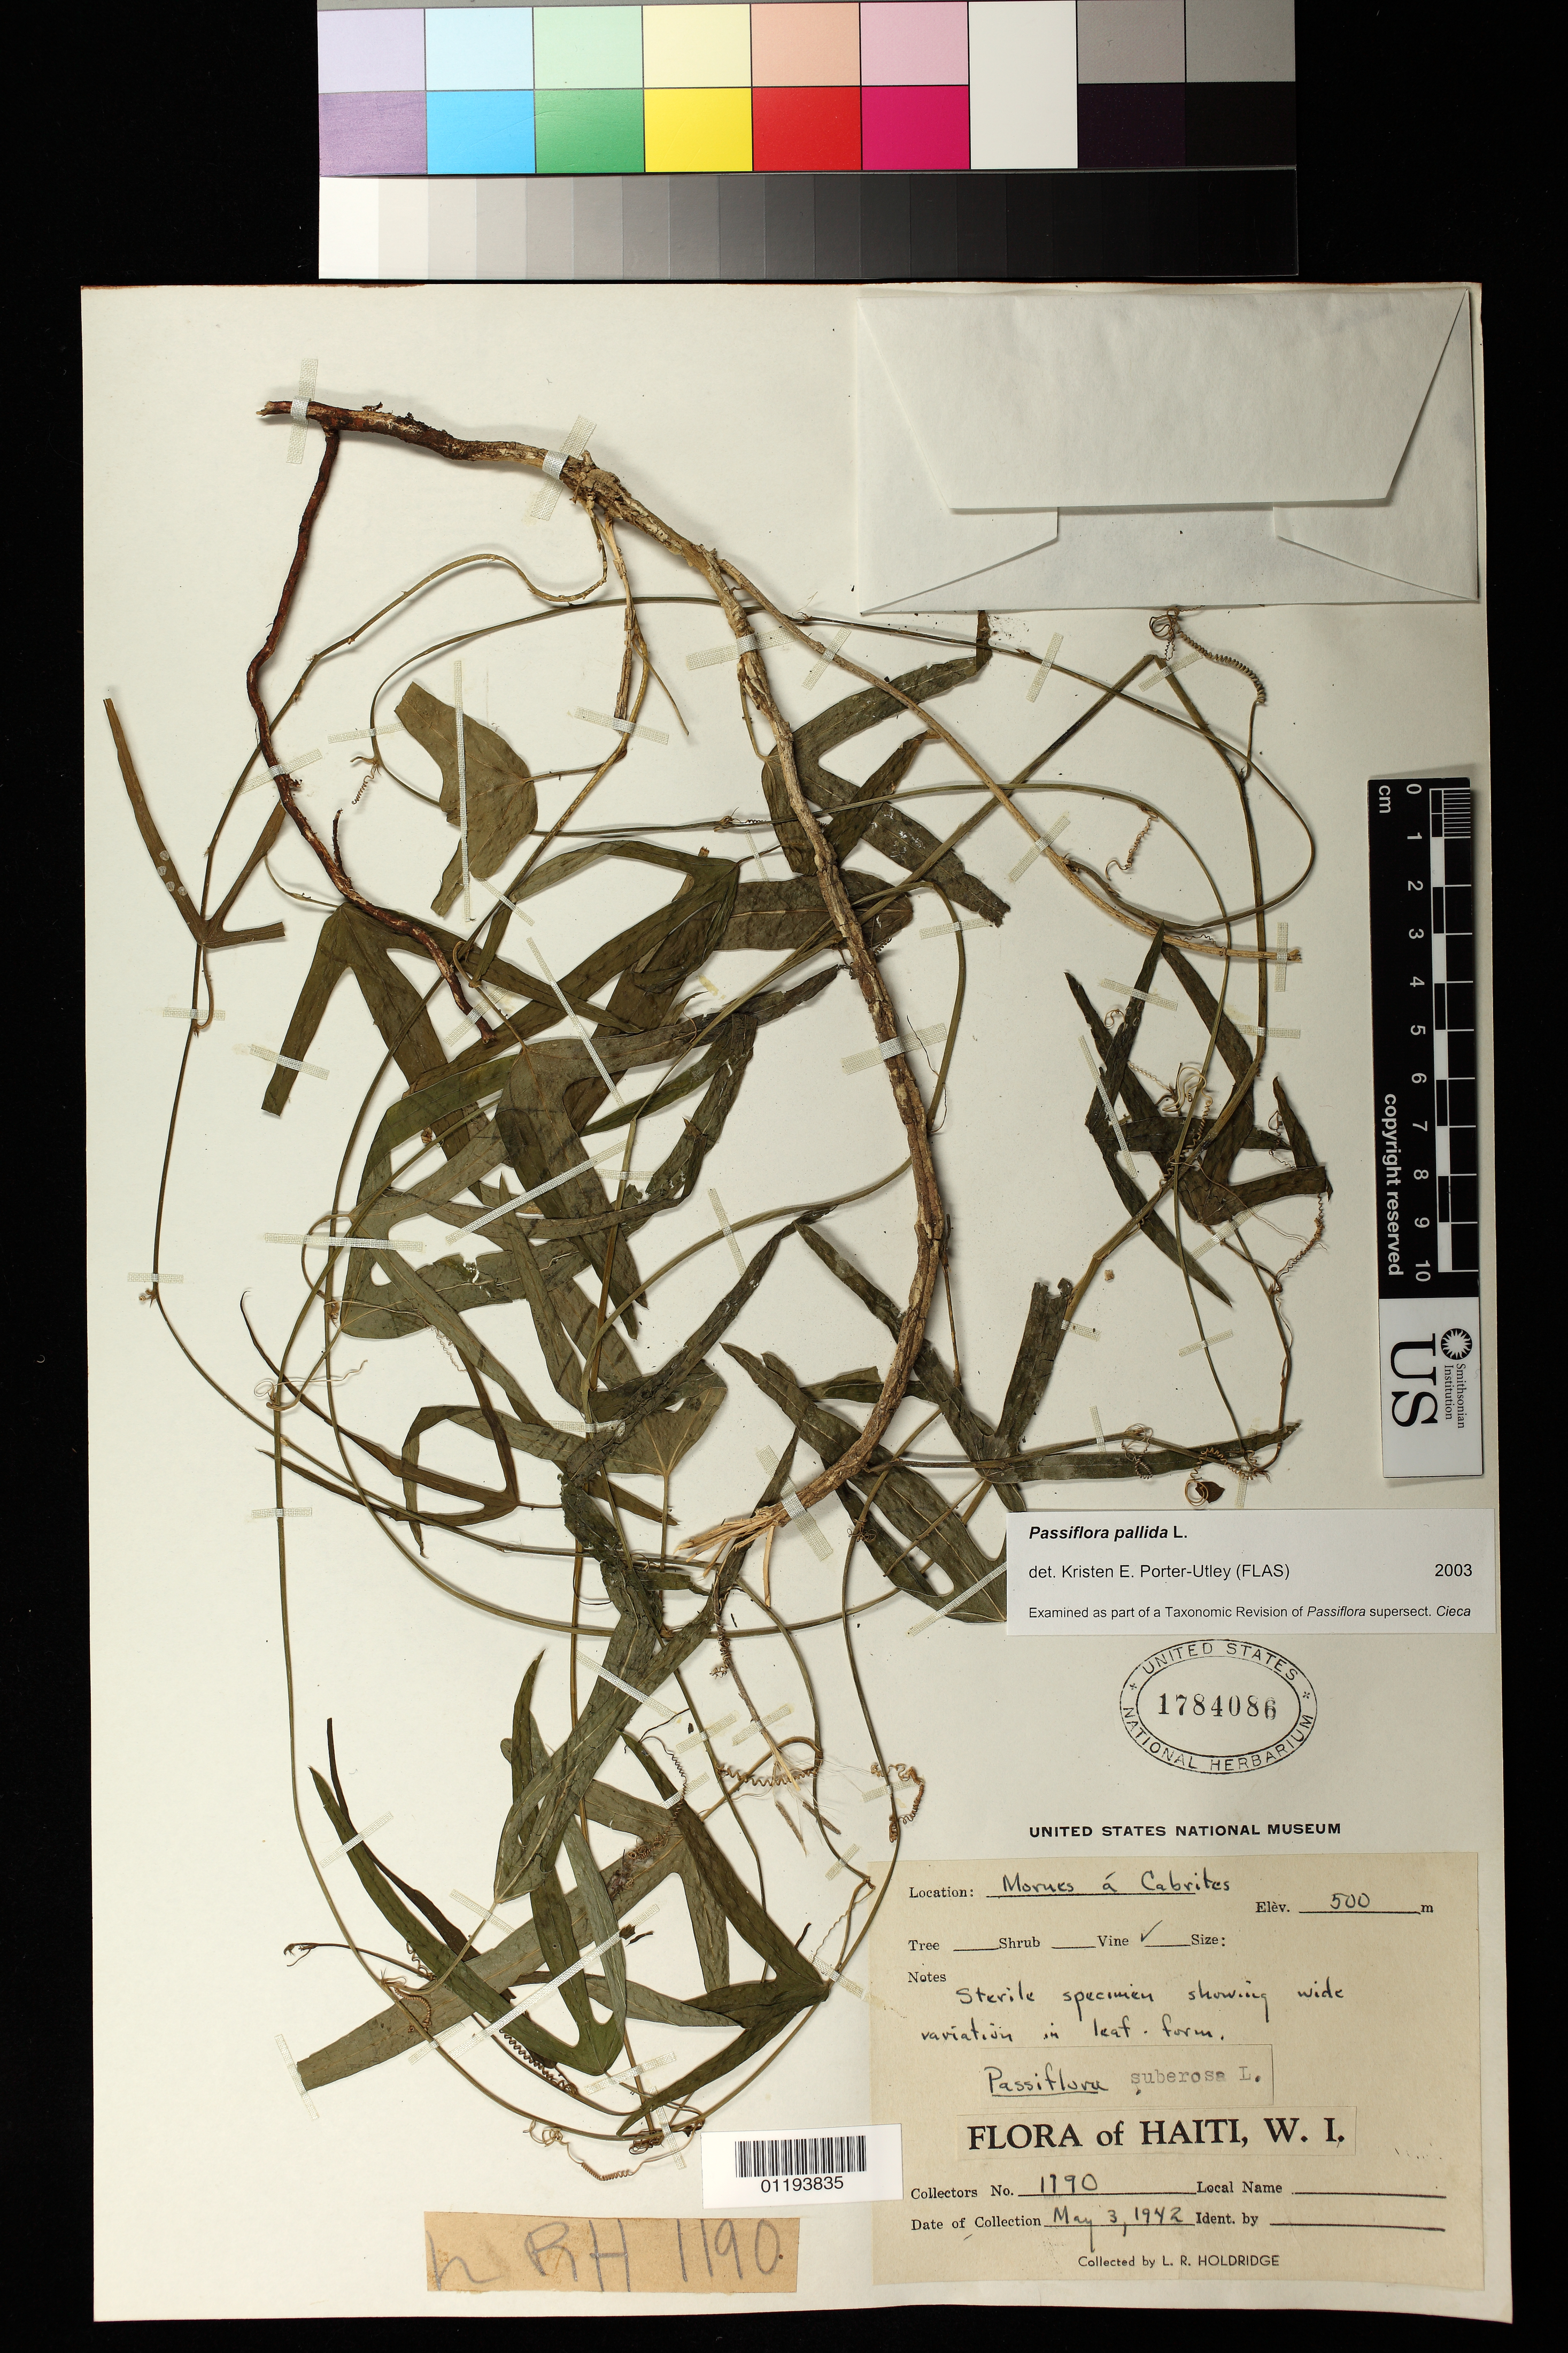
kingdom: Plantae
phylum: Tracheophyta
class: Magnoliopsida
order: Malpighiales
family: Passifloraceae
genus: Passiflora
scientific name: Passiflora pallida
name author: L.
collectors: L. Holdridge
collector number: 1190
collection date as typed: May 3 1942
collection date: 1942-05-03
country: Haiti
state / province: Ouest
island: Hispaniola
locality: Mornes a Cabrites [Cabrit]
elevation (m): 500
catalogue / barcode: US 1784086